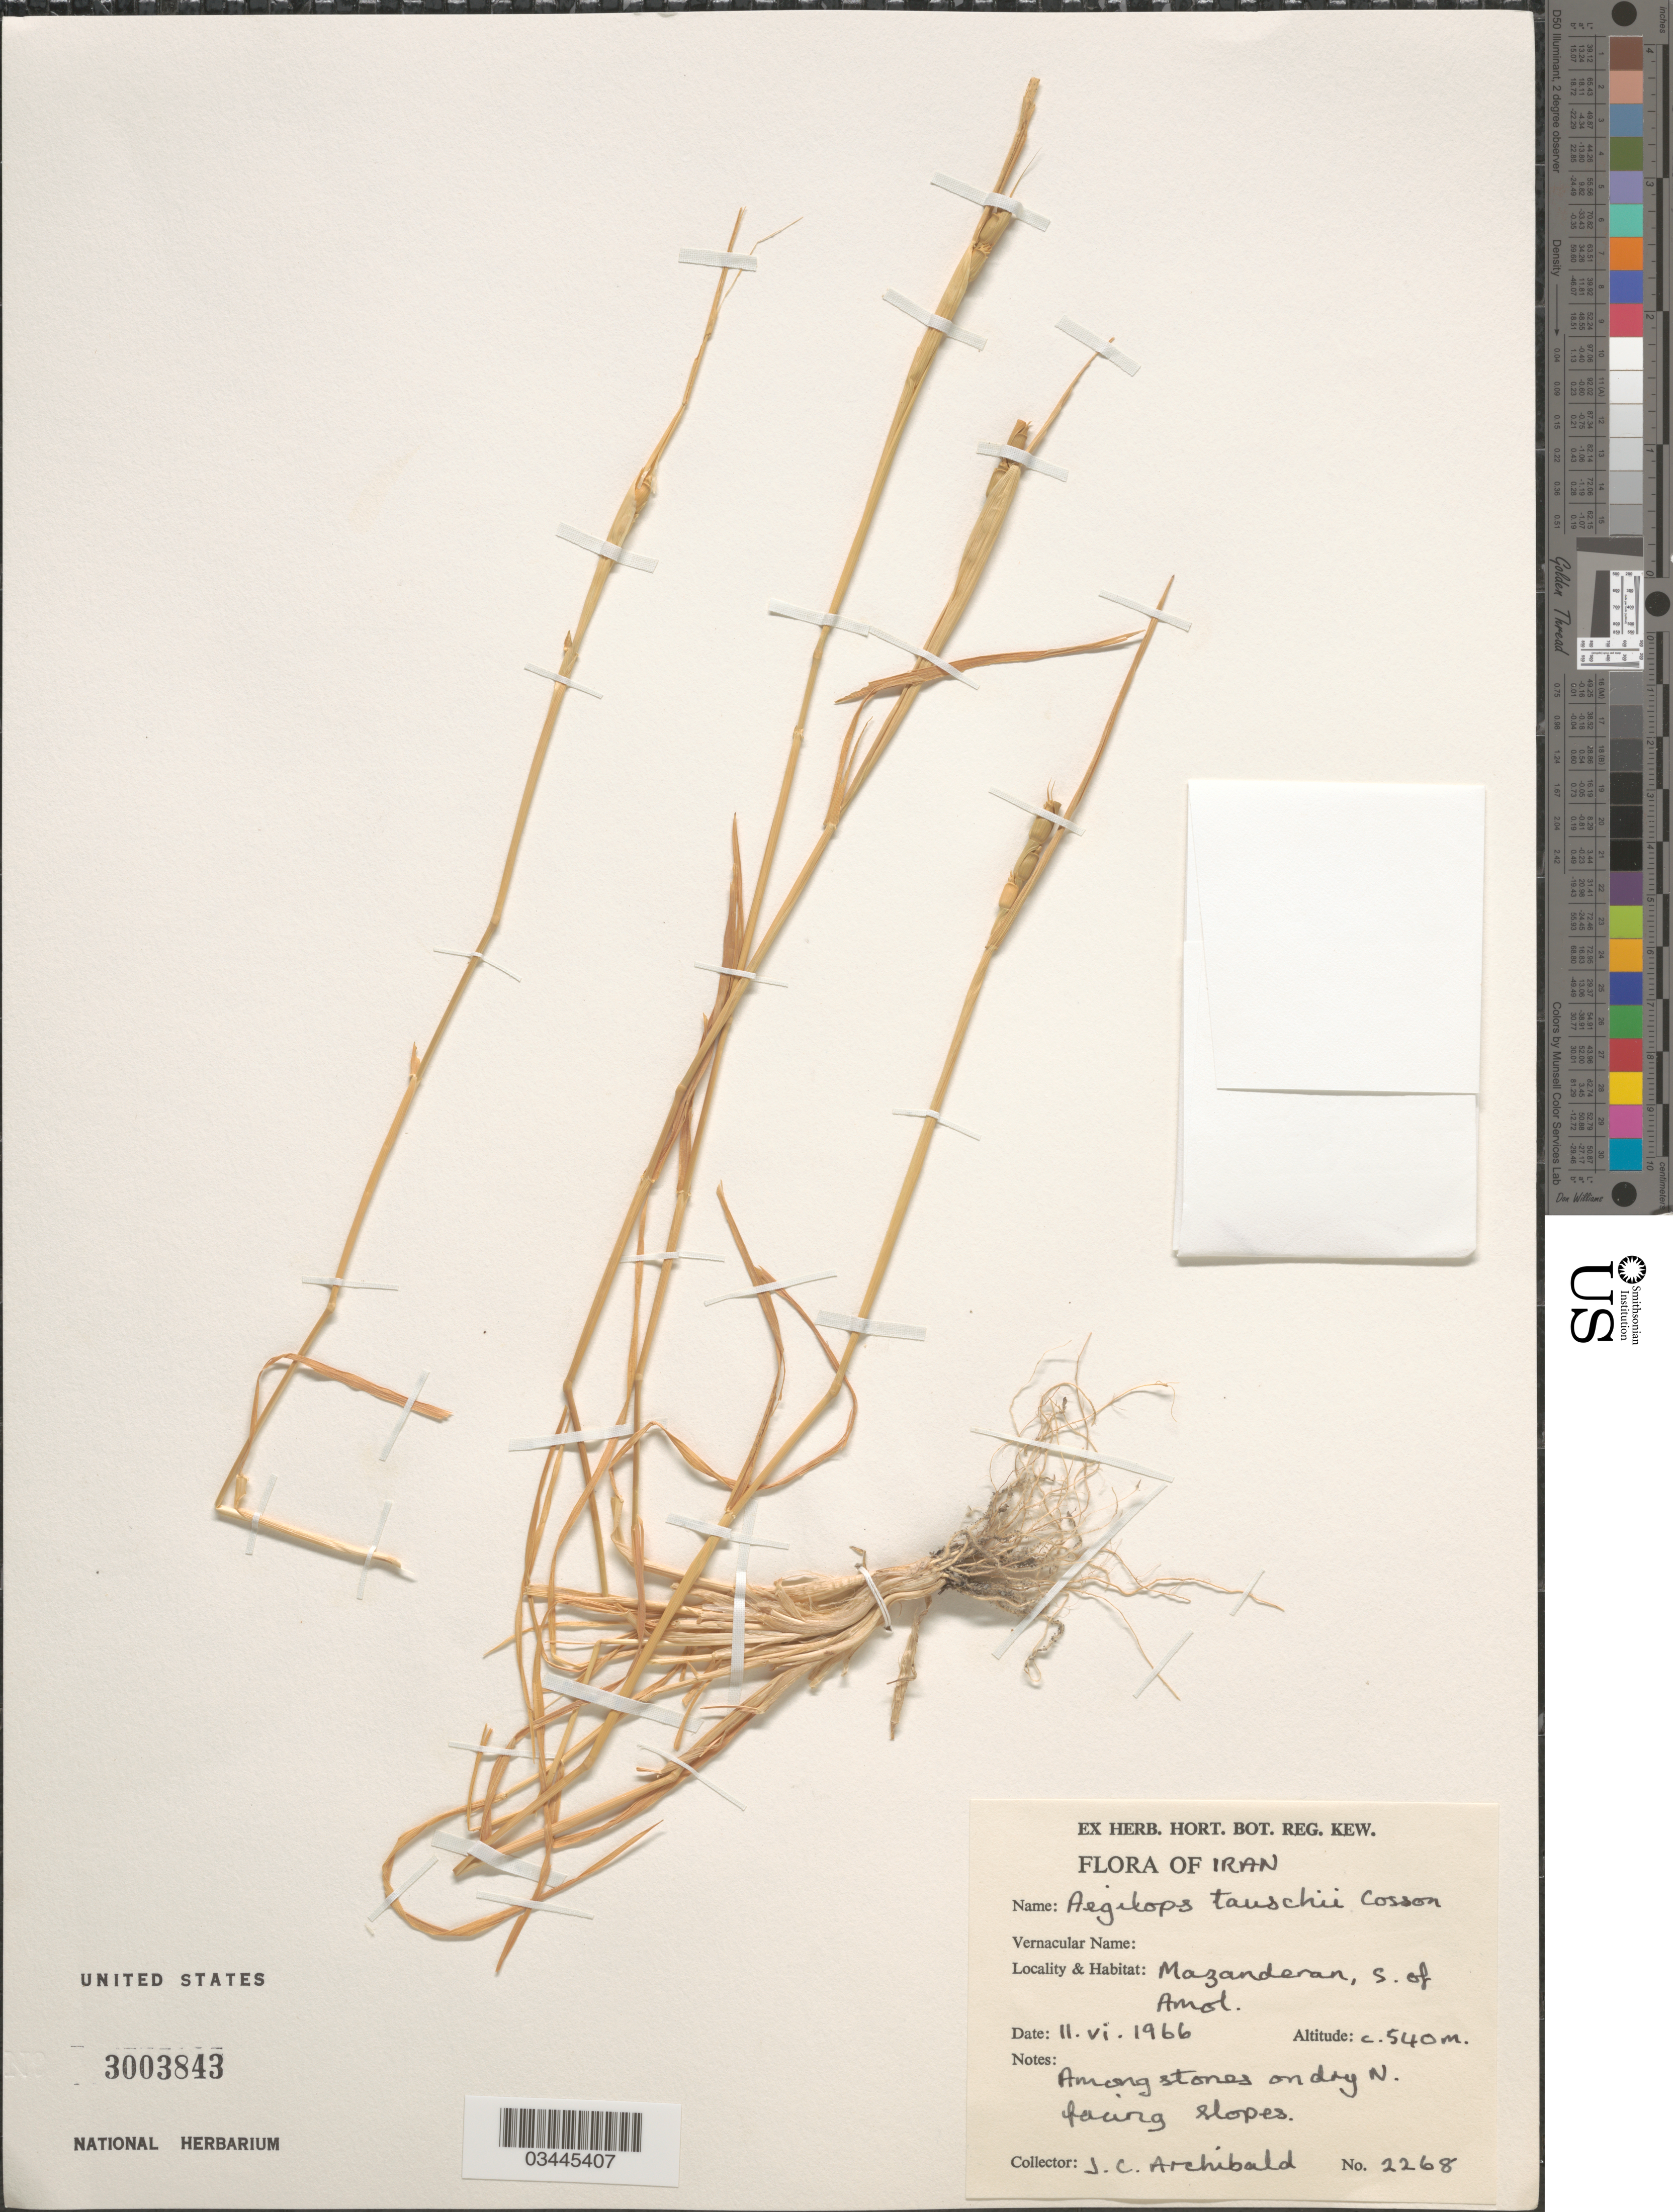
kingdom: Plantae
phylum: Tracheophyta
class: Liliopsida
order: Poales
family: Poaceae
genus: Aegilops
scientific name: Aegilops tauschii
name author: Coss.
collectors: J. Archibald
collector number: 2268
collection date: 1966-06-11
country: Iran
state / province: Mazandaran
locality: Mazanderan, S. of Amol. Amog stones on dry N. facing slopes.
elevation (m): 540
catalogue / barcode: US 3003843